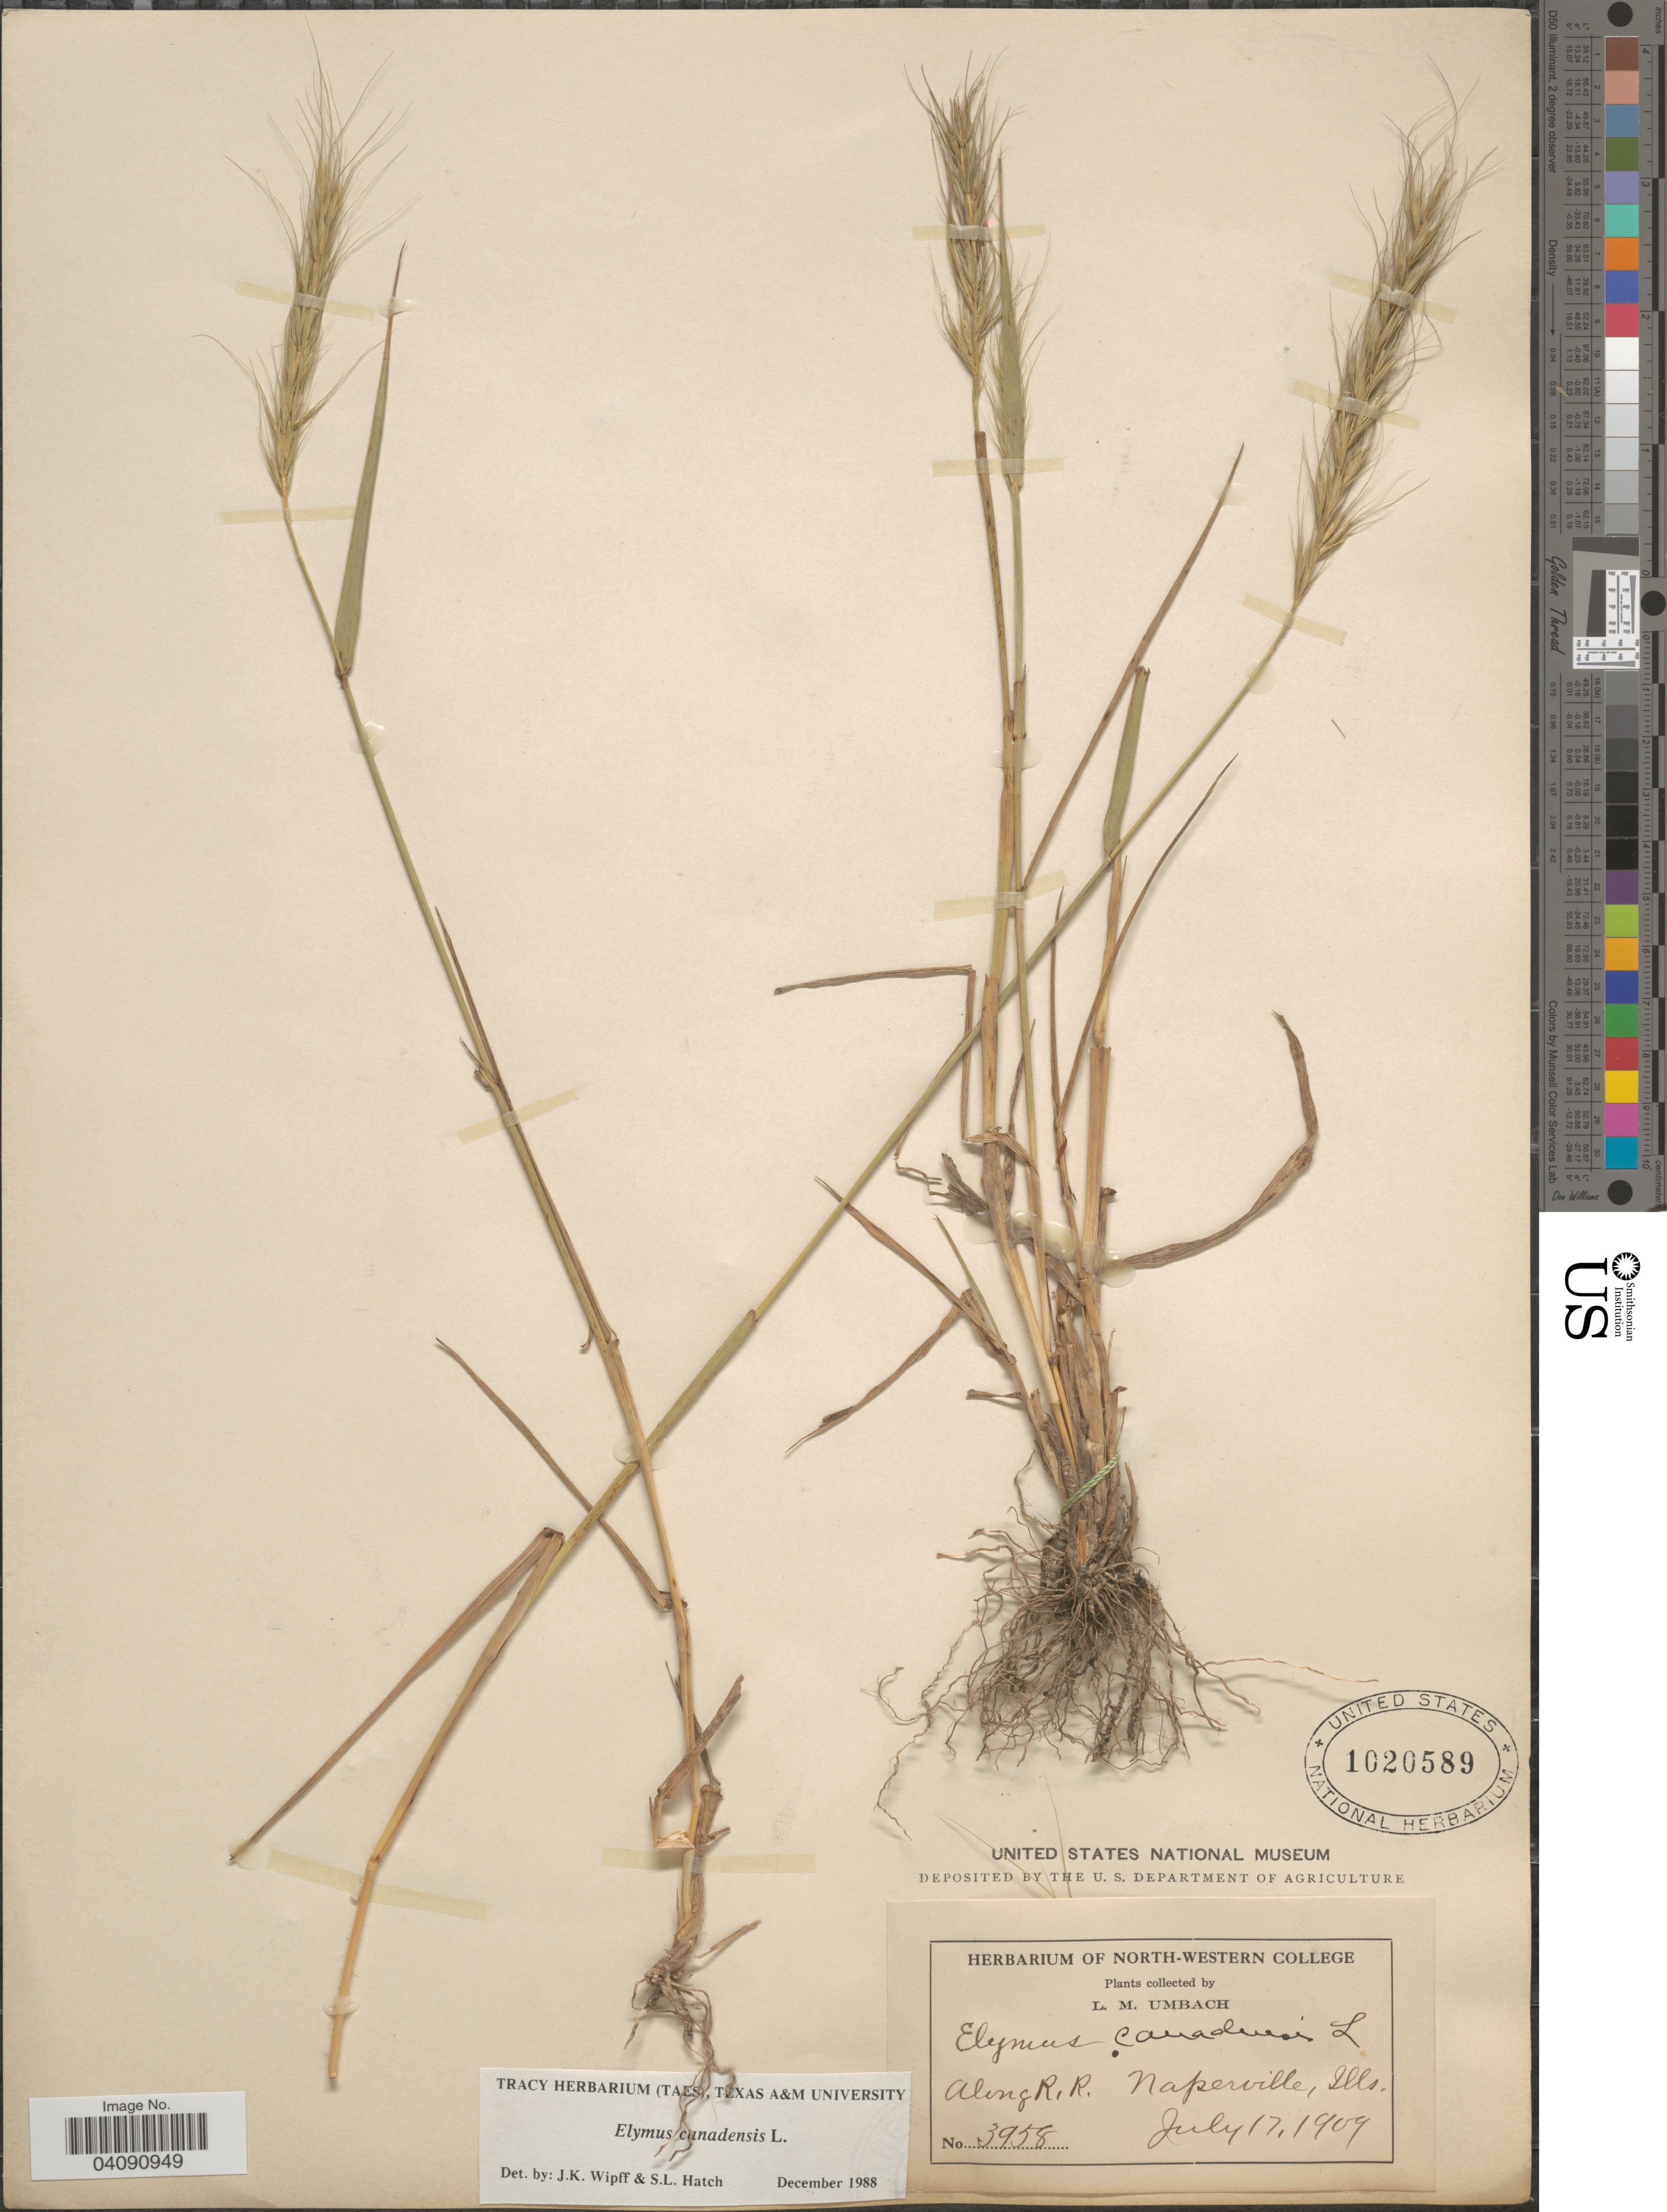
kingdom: Plantae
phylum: Tracheophyta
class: Liliopsida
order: Poales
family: Poaceae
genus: Elymus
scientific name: Elymus canadensis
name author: L.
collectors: L. M. Umbach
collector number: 3958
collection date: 1909-07-17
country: United States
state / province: Illinois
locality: Along R. R. Naperville.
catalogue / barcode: US 1020589